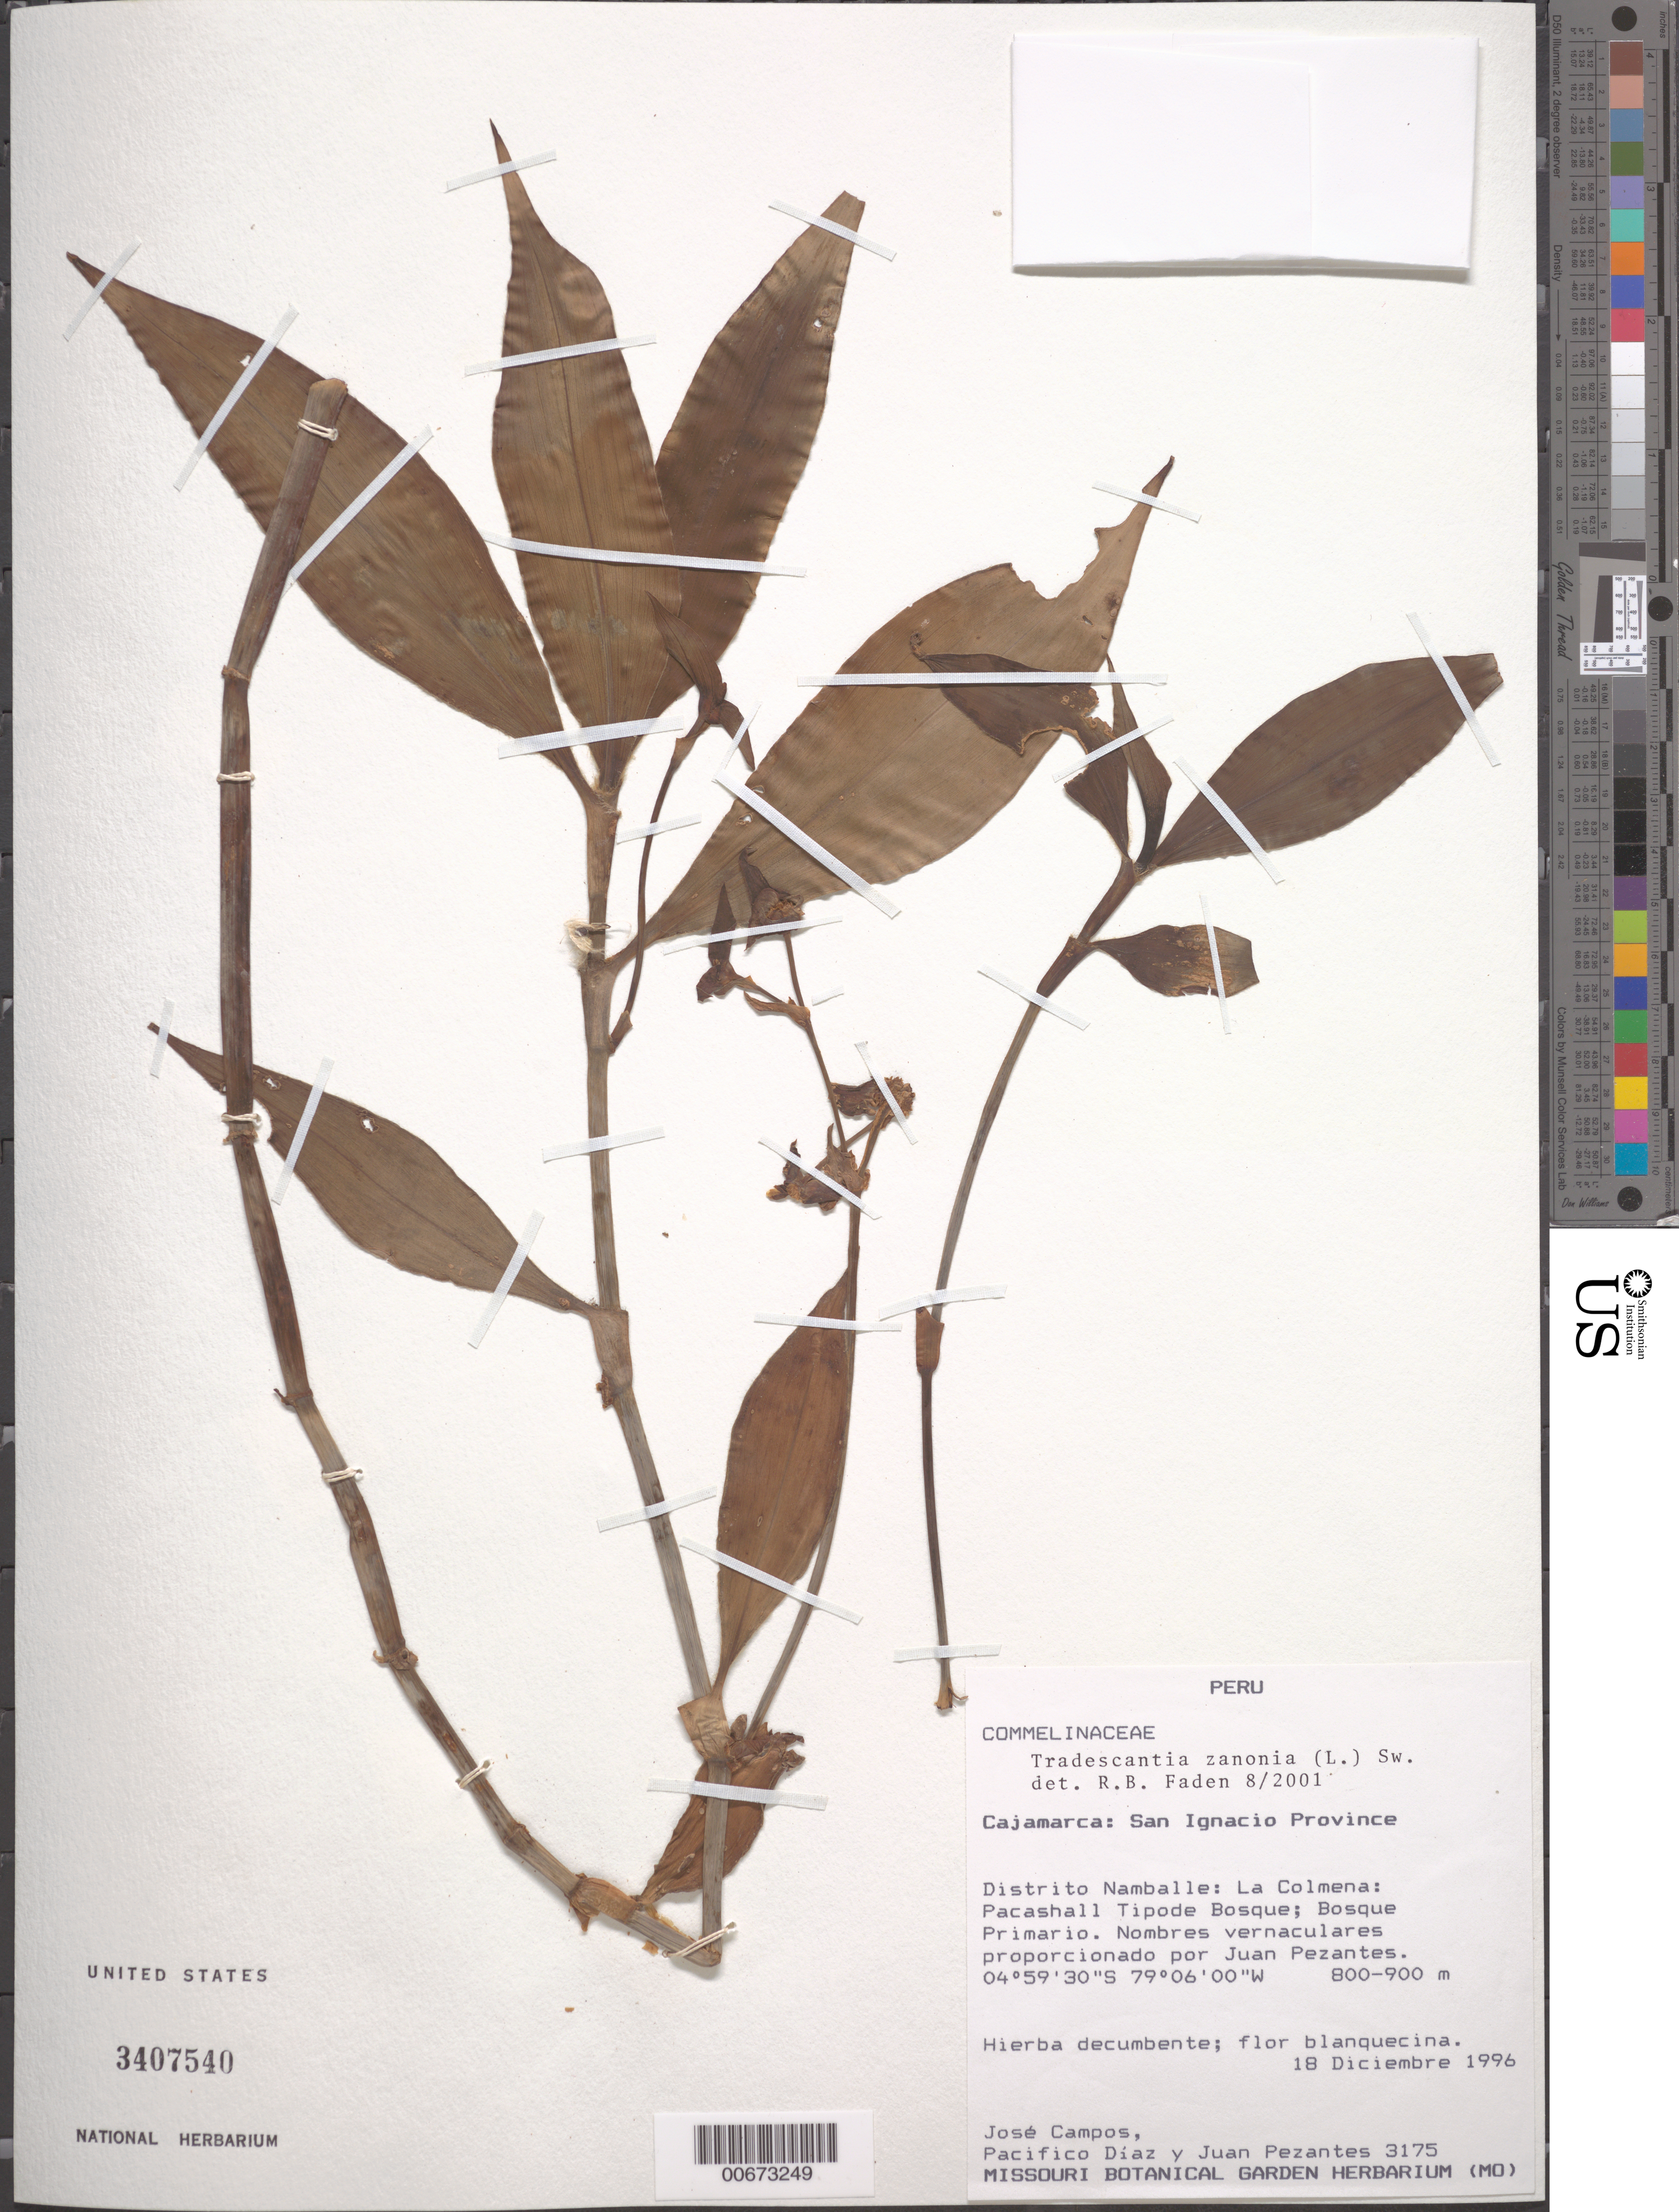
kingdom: Plantae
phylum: Tracheophyta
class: Liliopsida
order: Commelinales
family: Commelinaceae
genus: Tradescantia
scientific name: Tradescantia zanonia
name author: (L.) Sw.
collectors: J. Campos, W. Díaz P. & J. Pezantes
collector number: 3175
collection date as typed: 18 Dec 1996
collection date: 1996-12-18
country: Peru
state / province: Cajamarca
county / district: San Ignacio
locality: Namballe, La Colmena, Parashall Tipode Bosque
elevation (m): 800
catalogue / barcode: US 3407540